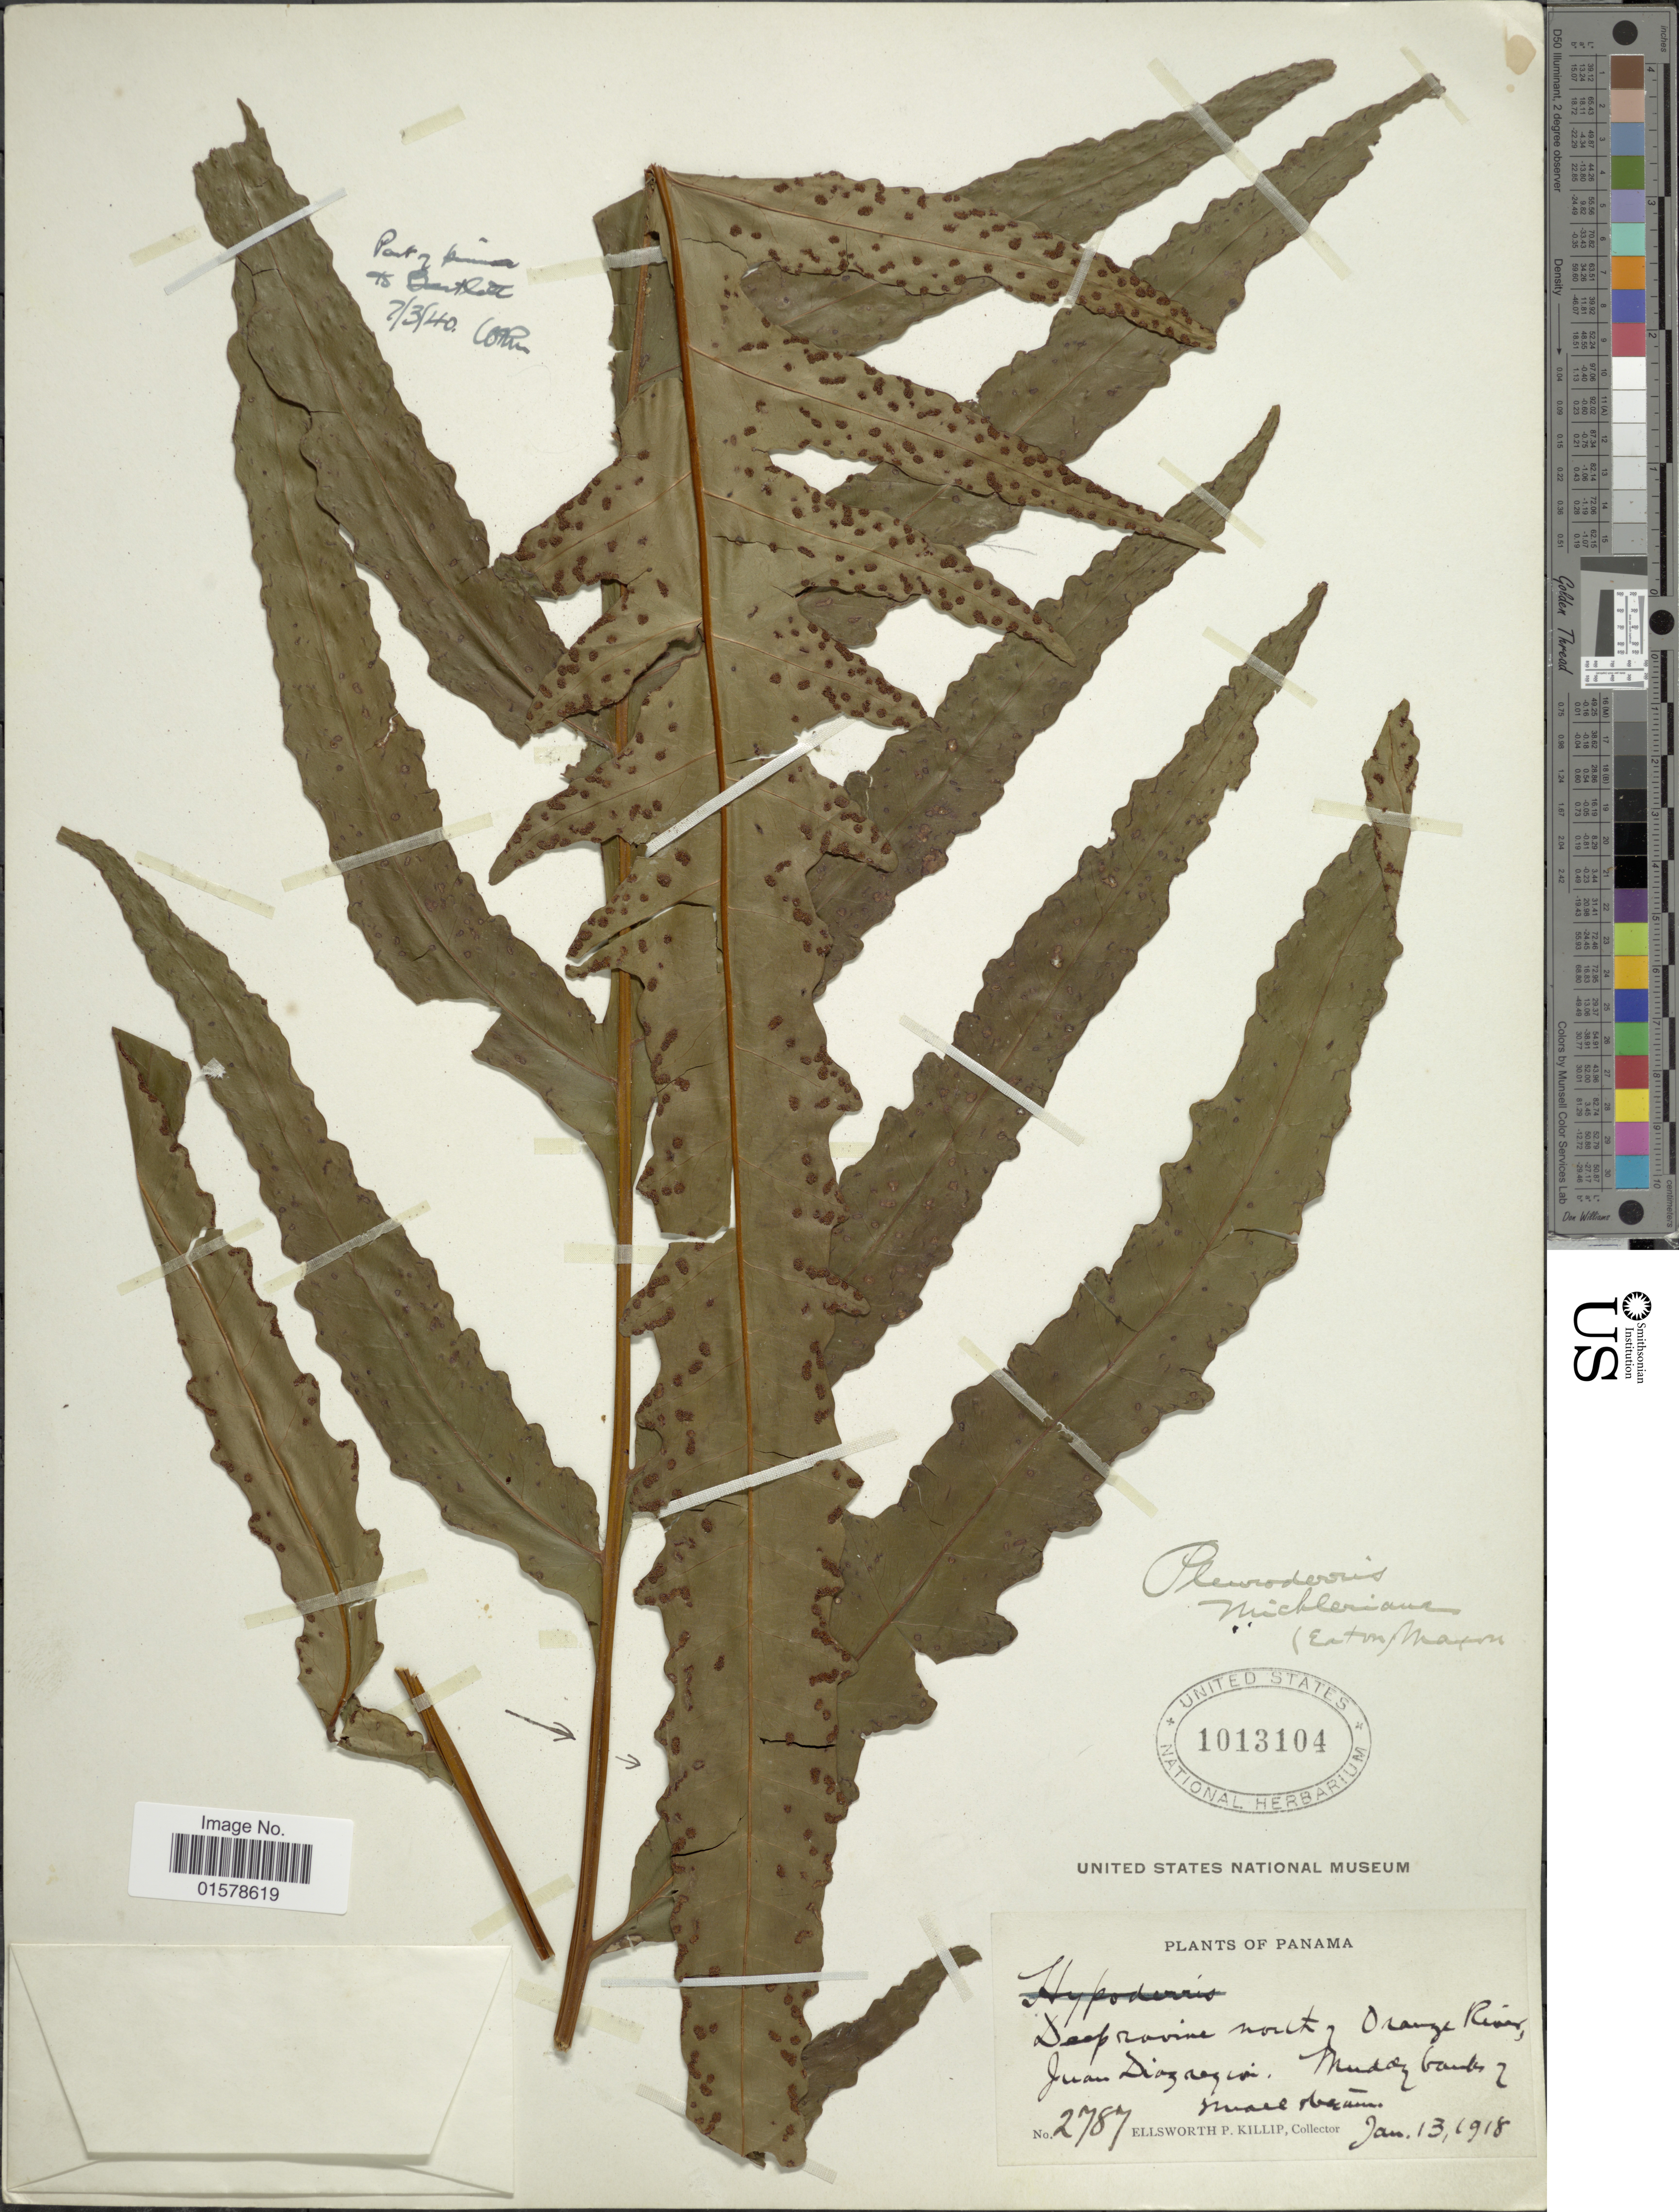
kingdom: Plantae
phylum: Tracheophyta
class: Polypodiopsida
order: Polypodiales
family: Tectariaceae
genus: Tectaria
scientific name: Tectaria x michleriana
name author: (D.C. Eaton) Lellinger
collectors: E. P. Killip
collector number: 2787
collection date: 1918-01-13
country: Panama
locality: Deep ravine north of Orange River, Juan Diaz region.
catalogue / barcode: US 1013104